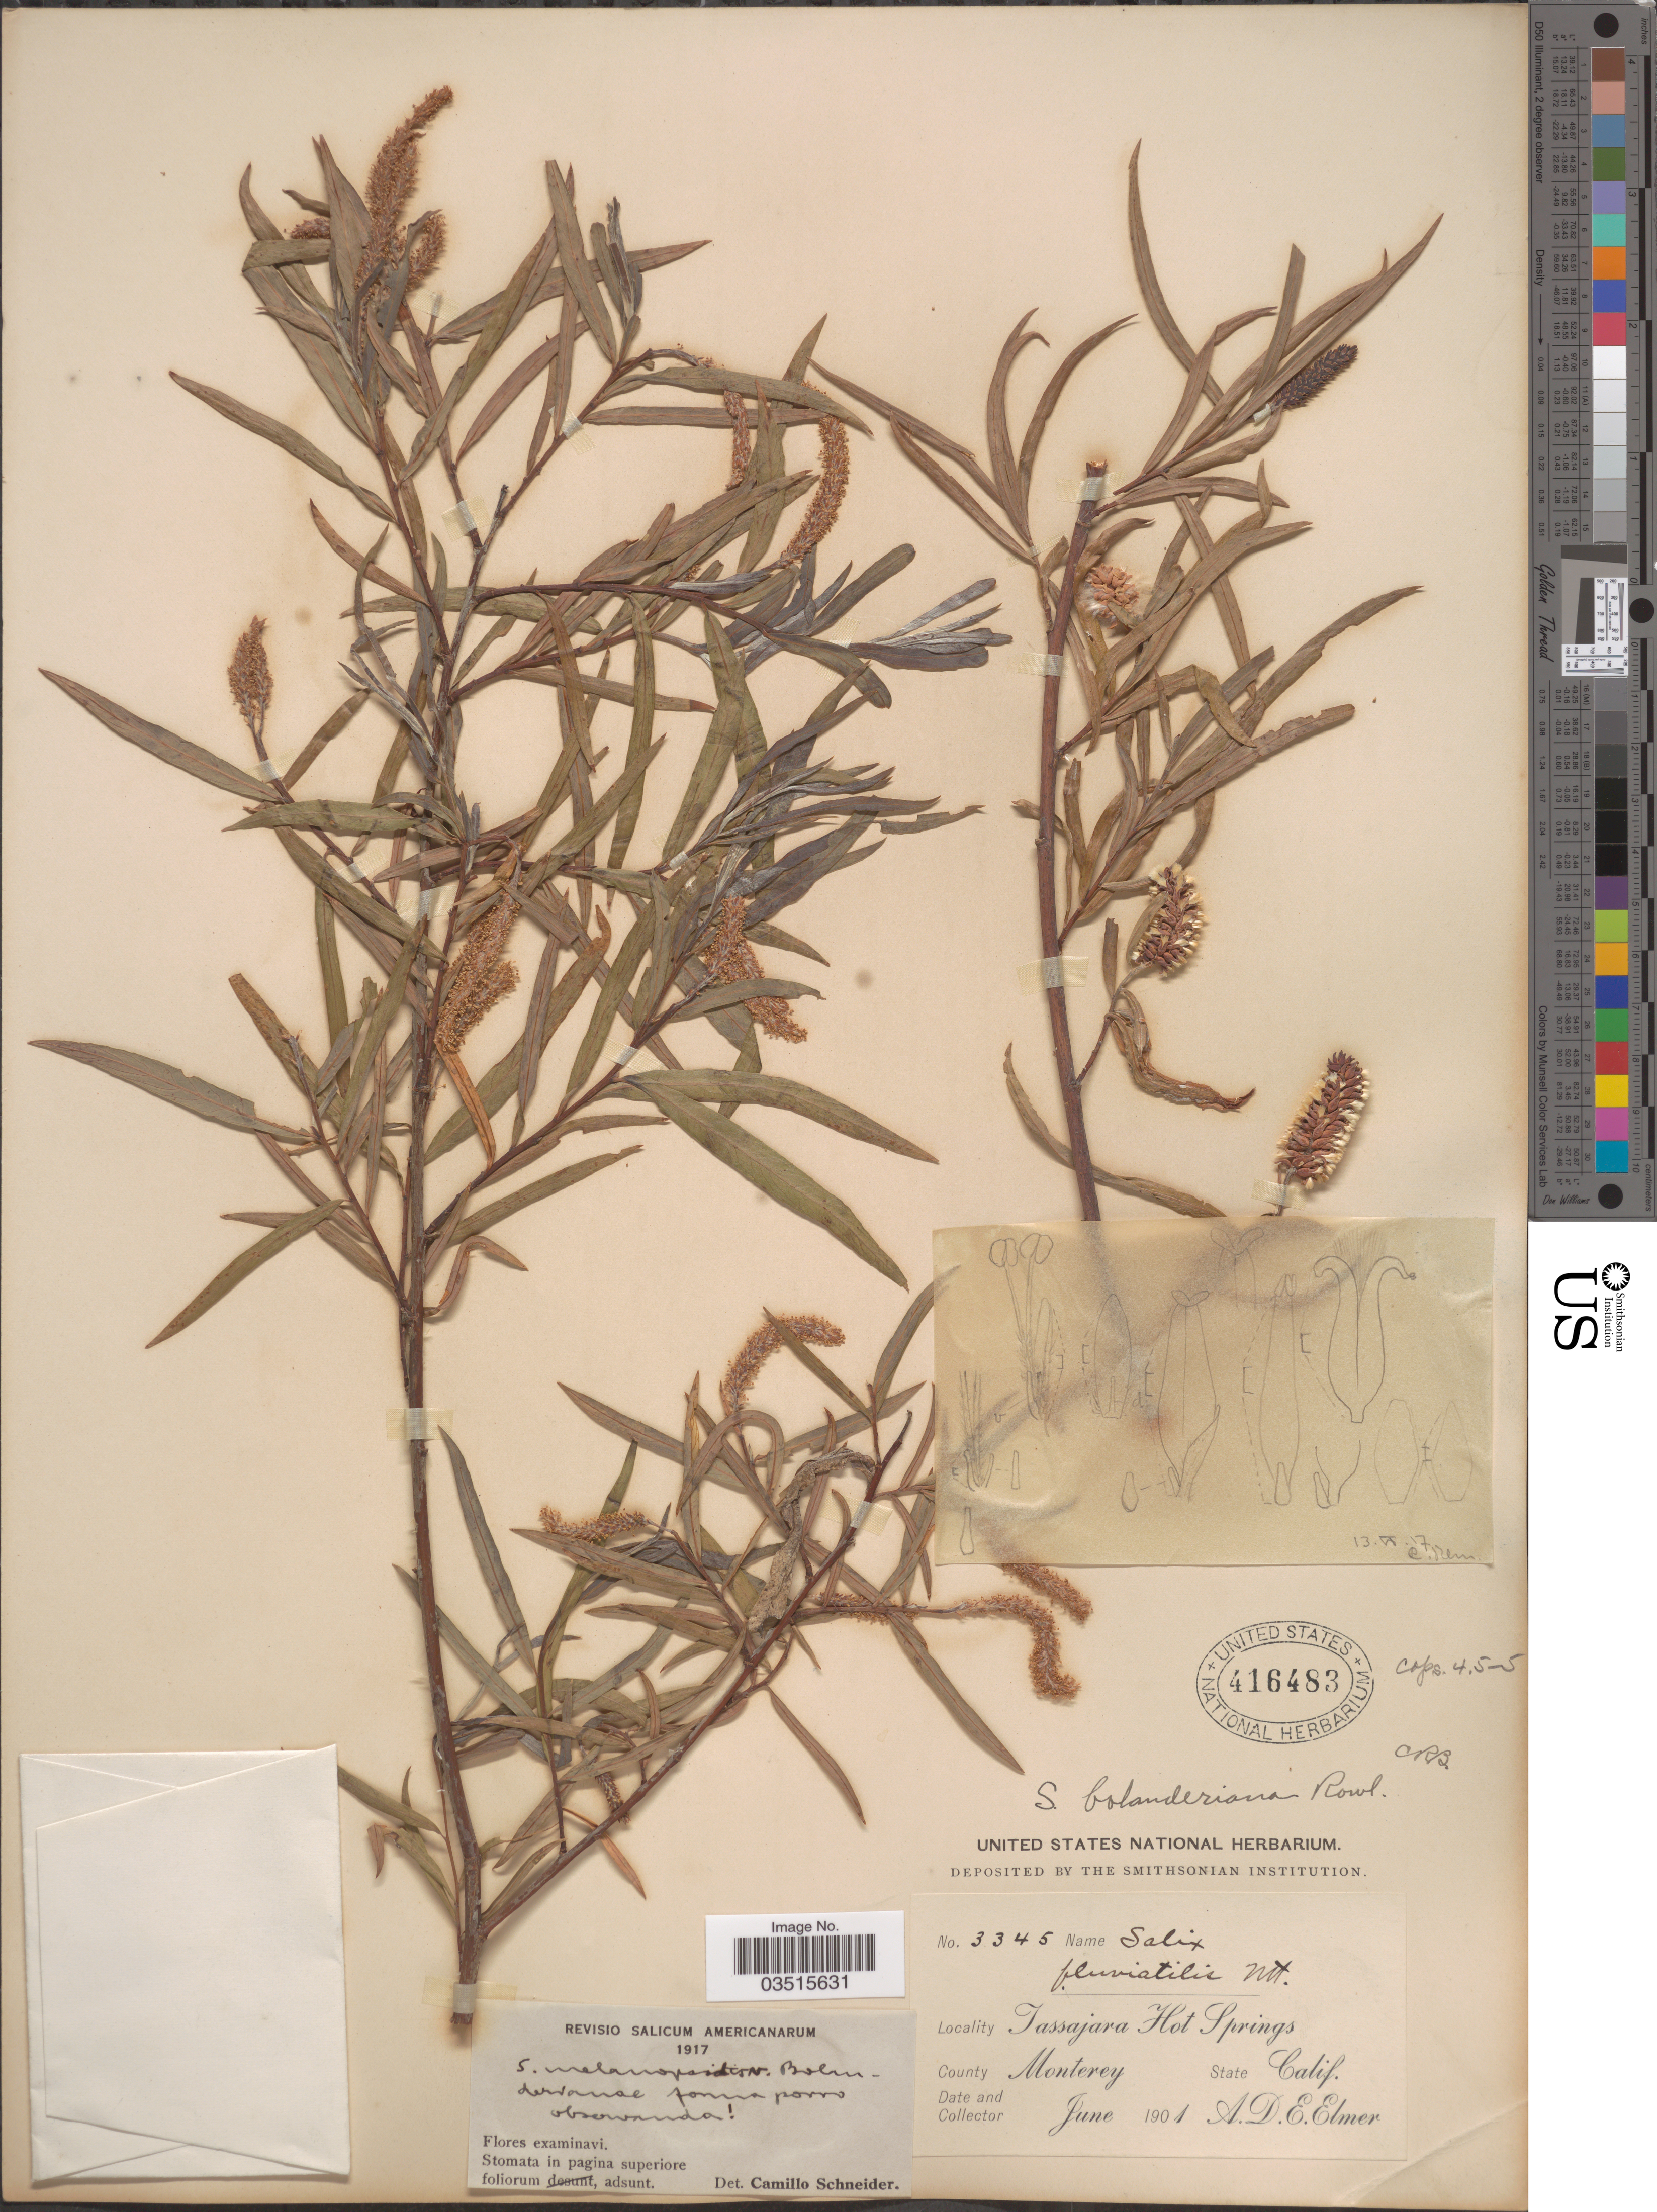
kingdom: Plantae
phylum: Tracheophyta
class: Magnoliopsida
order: Malpighiales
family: Salicaceae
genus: Salix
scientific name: Salix melanopsis var. bolanderiana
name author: (Rowlee) C.K. Schneid.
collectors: A. D. E. Elmer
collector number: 3345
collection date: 1901-06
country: United States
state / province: California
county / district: Monterey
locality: Tassajara Hot Springs. County Monterey.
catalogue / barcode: US 416483